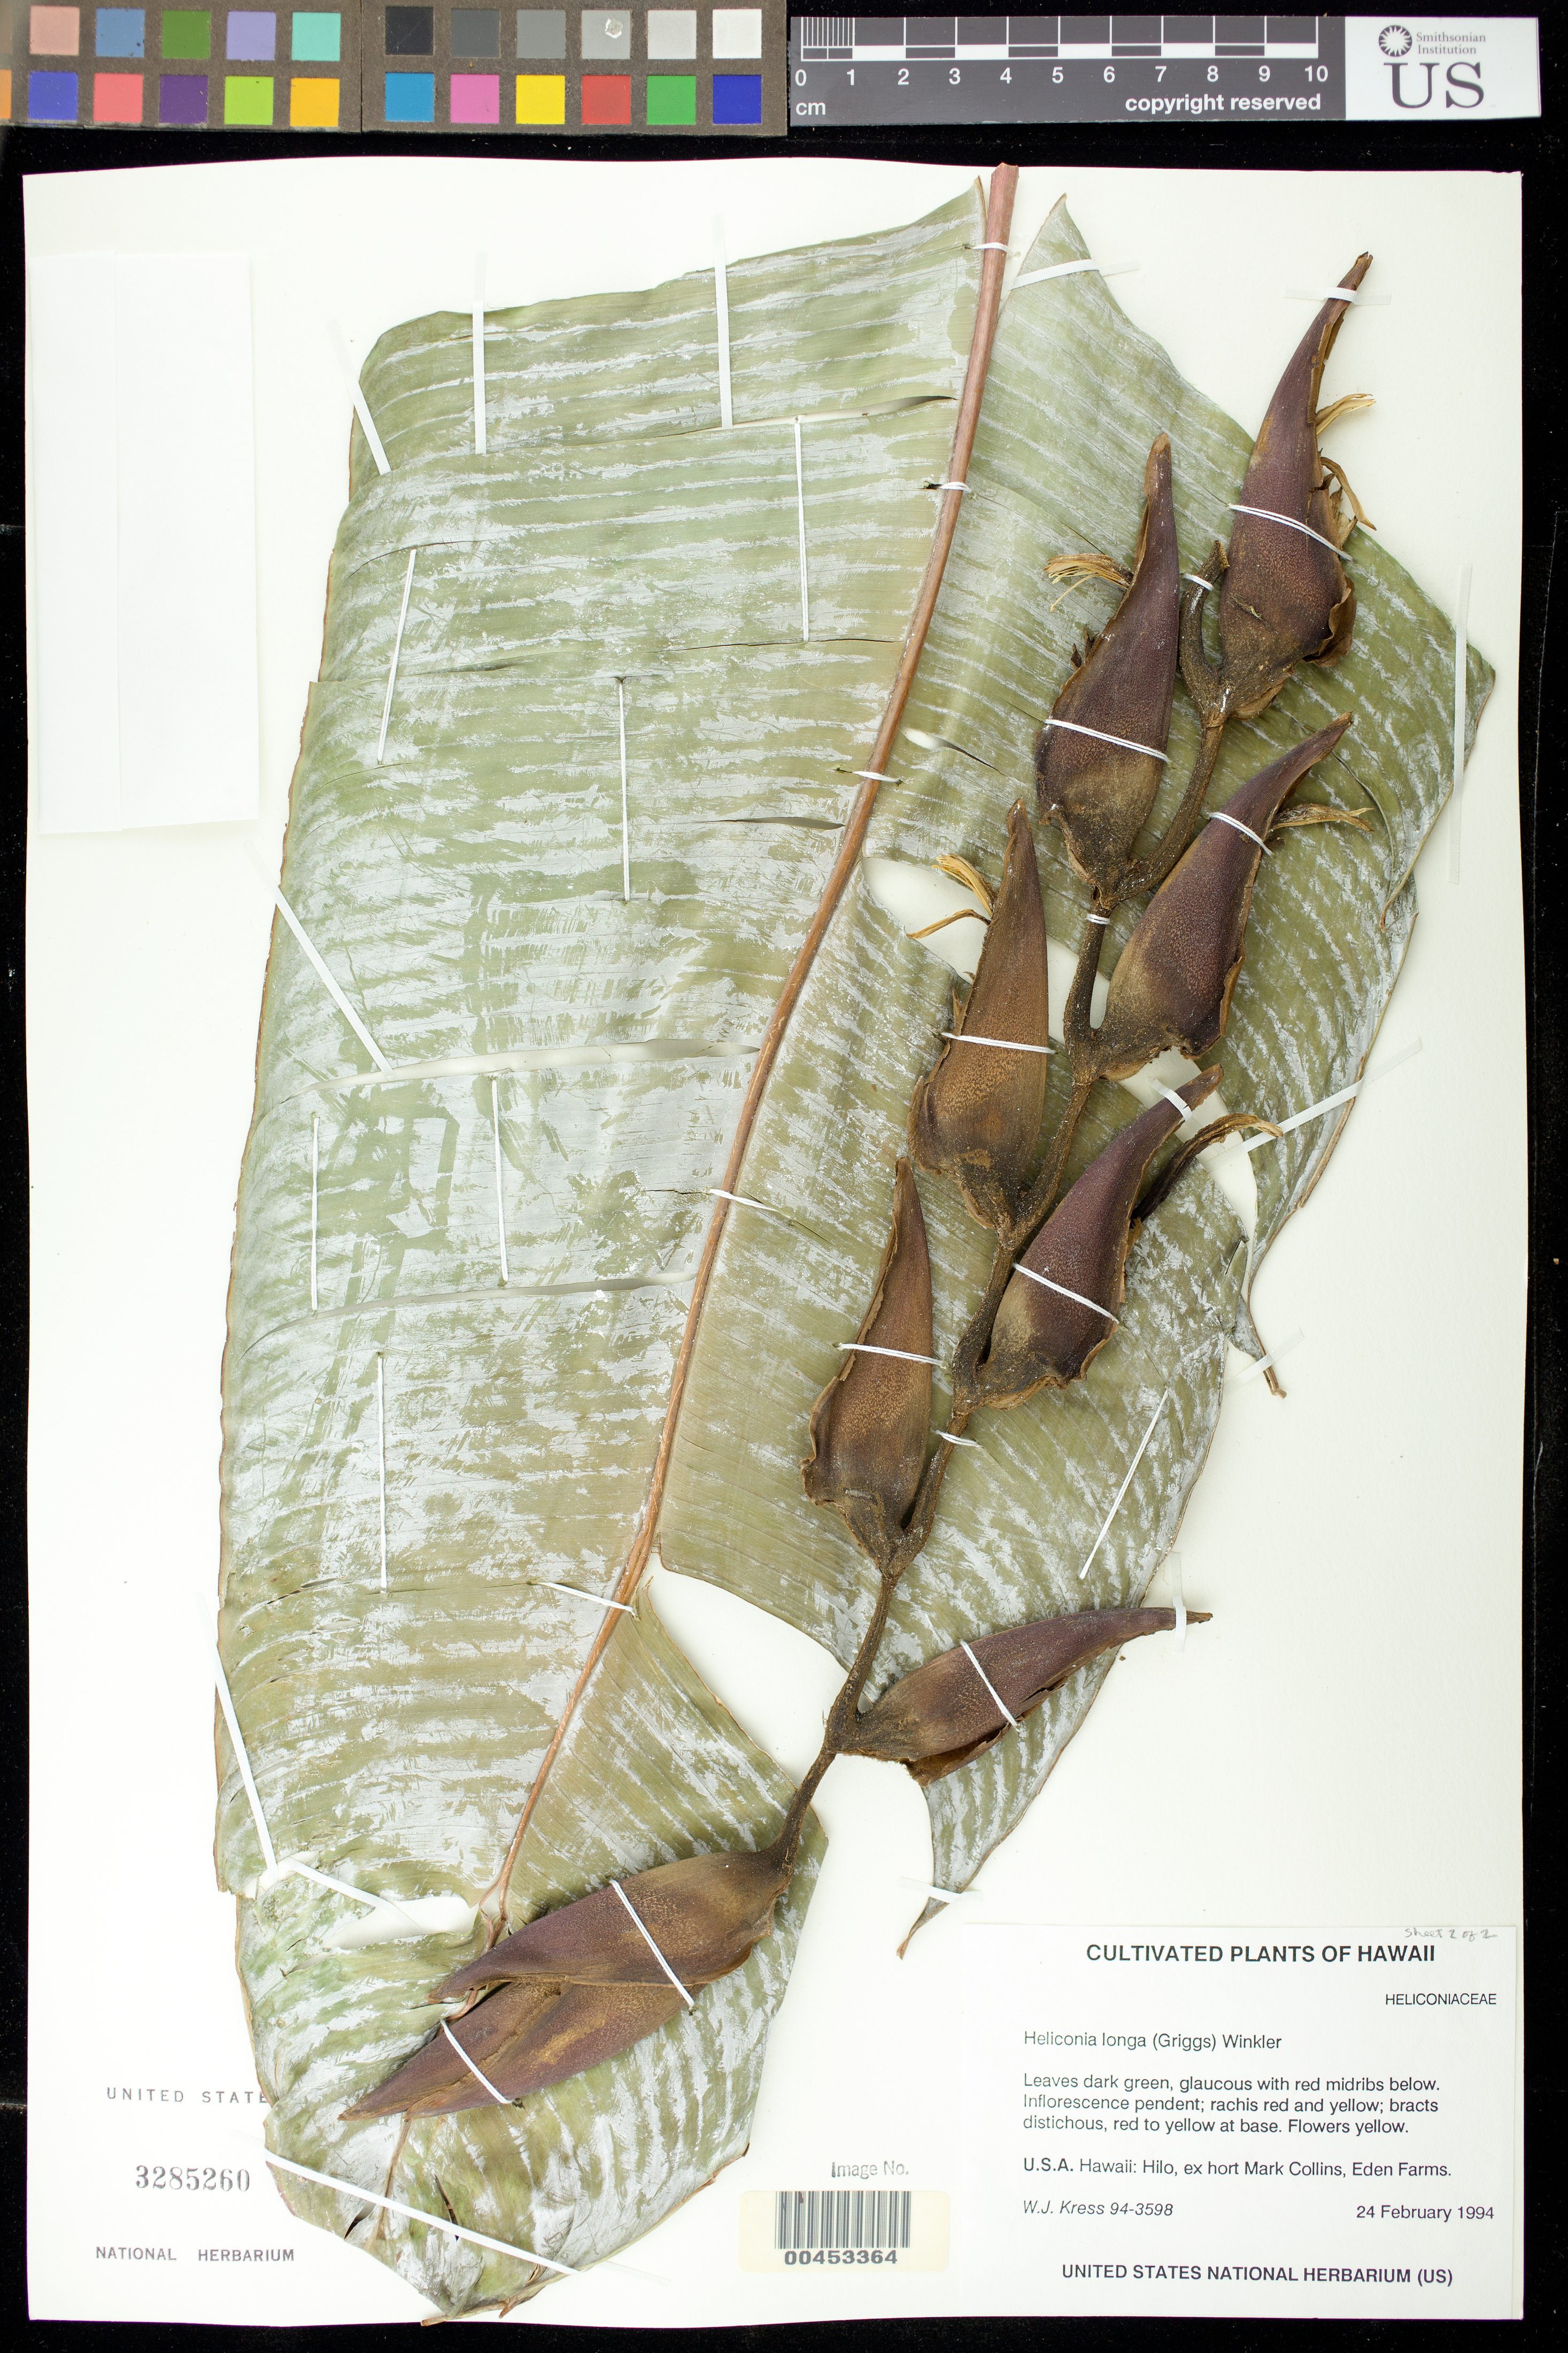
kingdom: Plantae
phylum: Tracheophyta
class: Liliopsida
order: Zingiberales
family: Heliconiaceae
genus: Heliconia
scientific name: Heliconia longa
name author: (R.F. Griggs) H.J.P. Winkl.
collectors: W. J. Kress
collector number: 94-3598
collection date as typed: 24 Feb 1994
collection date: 1994-02-24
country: United States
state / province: Hawaii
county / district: Hawaii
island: Hawaii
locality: Hilo, ex hort Mark Collins, Eden Farms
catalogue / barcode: US 3285260